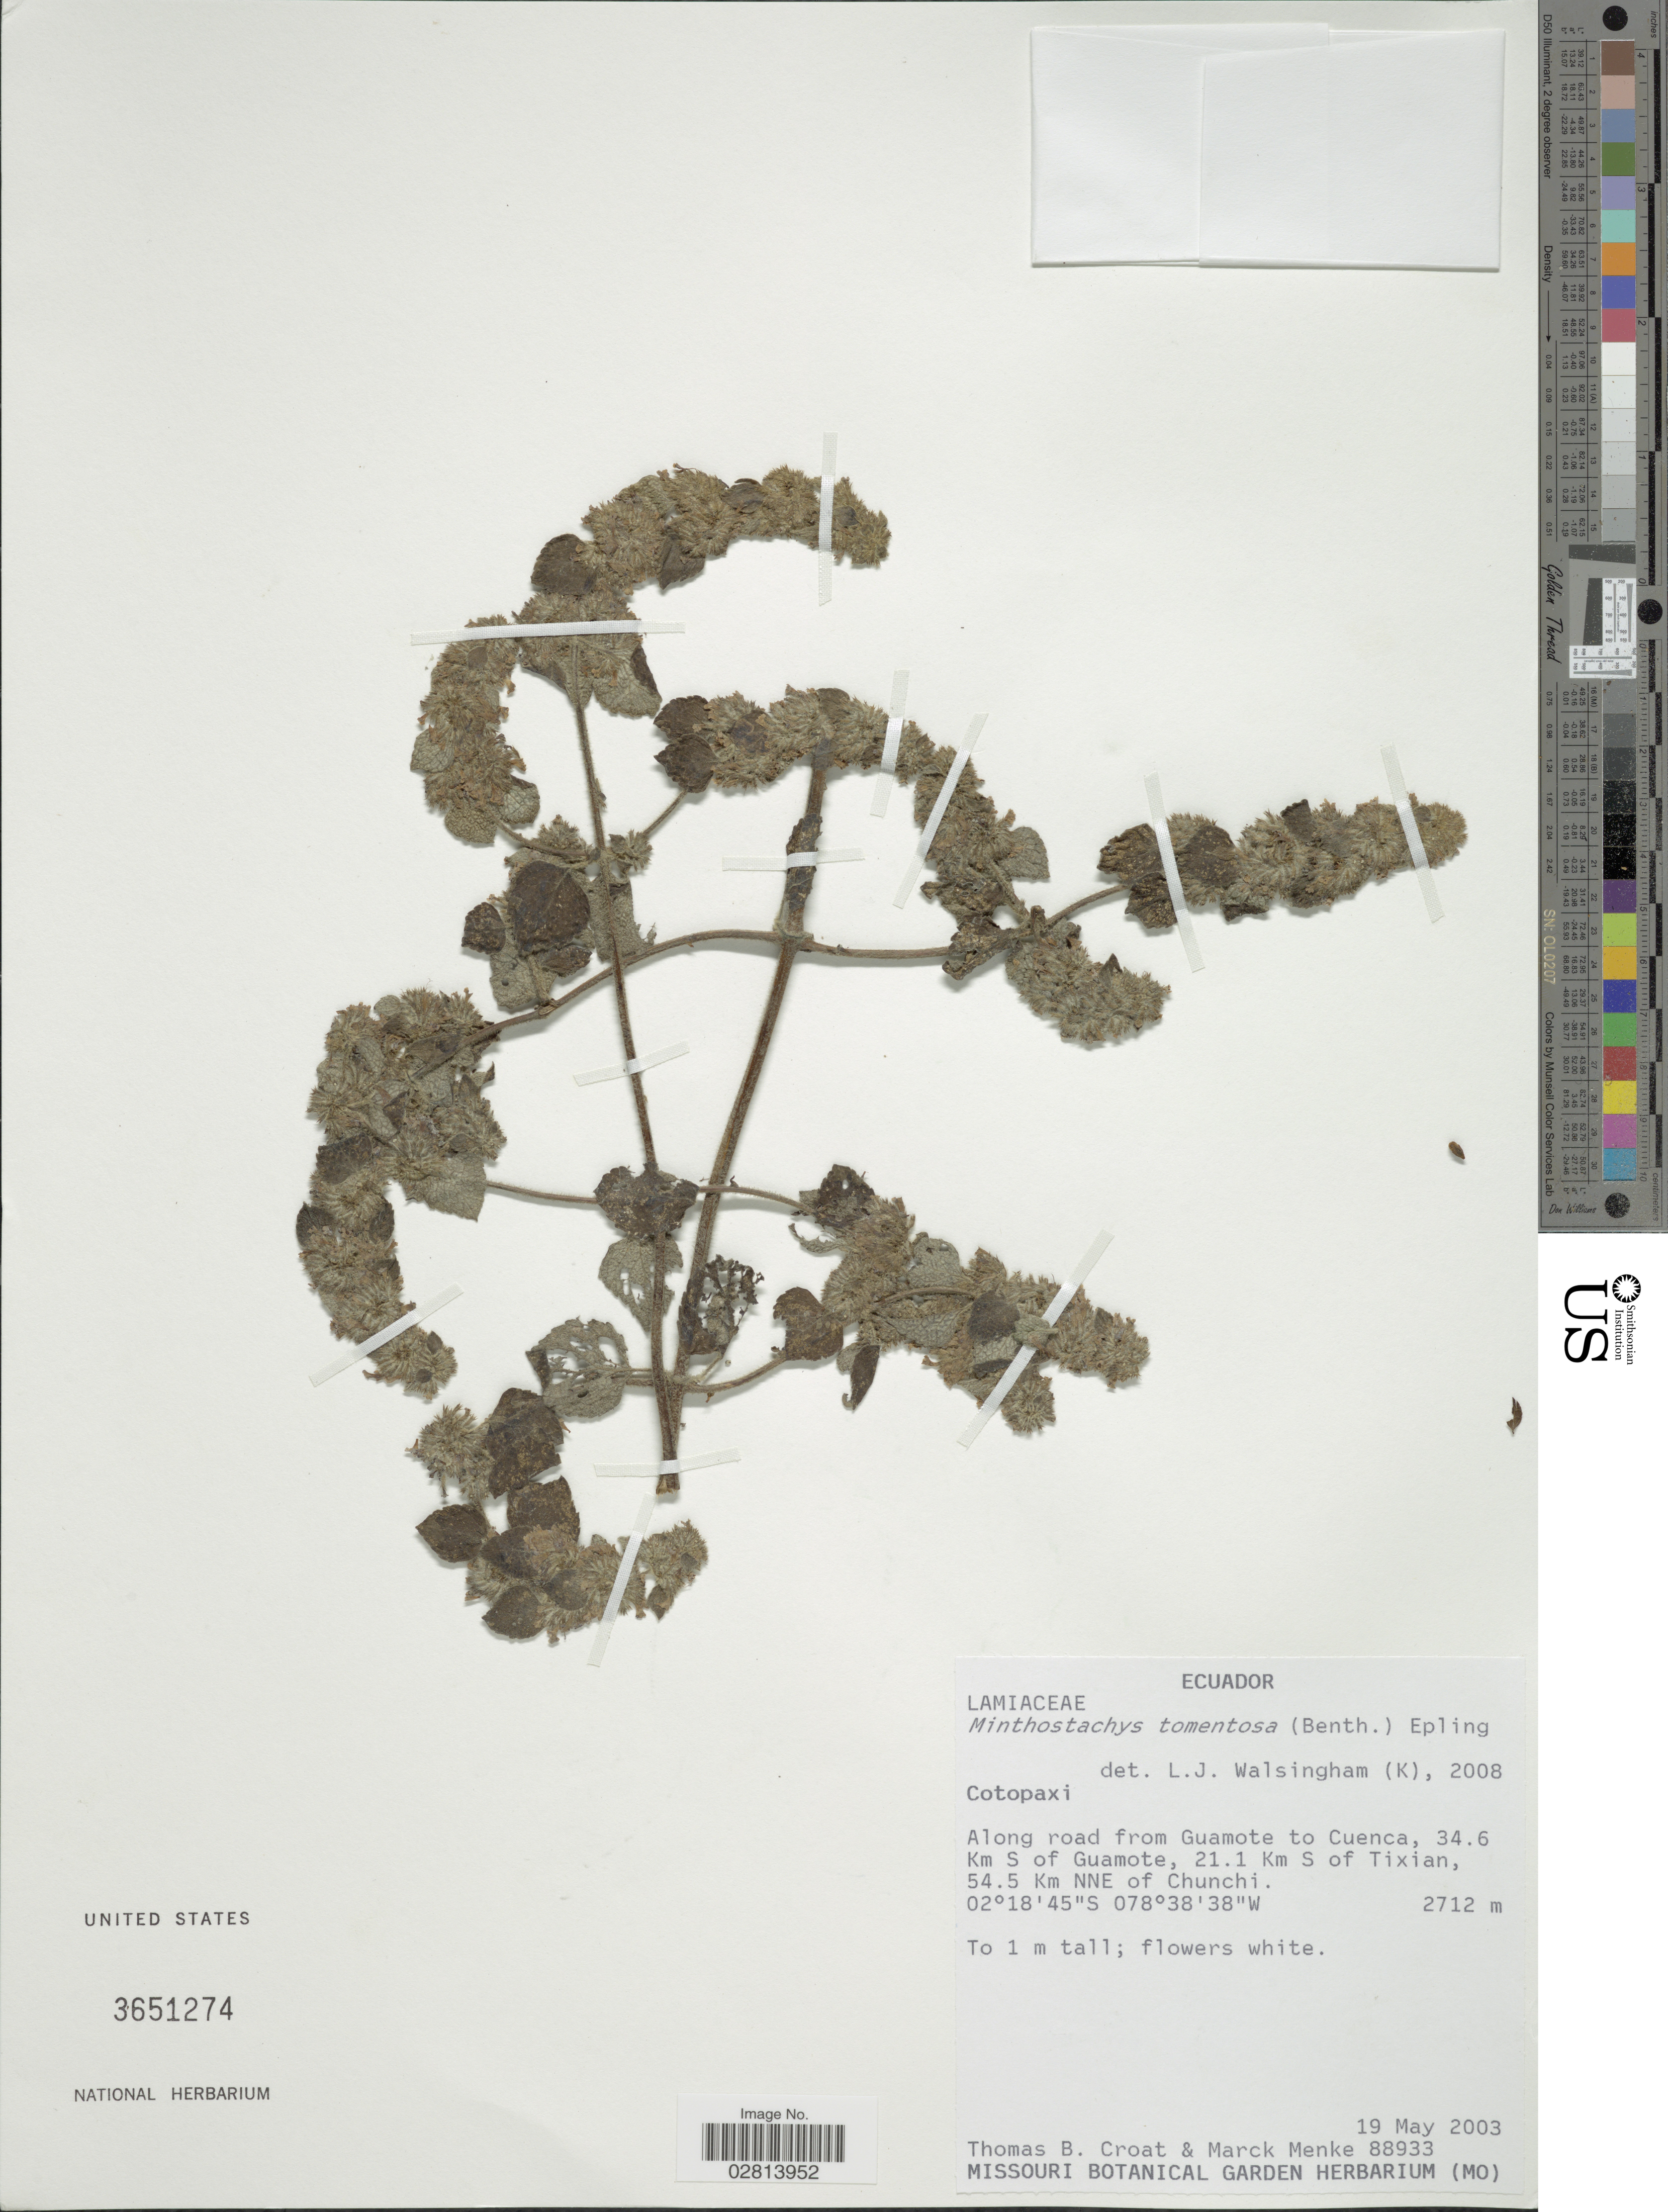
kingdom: Plantae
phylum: Tracheophyta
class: Magnoliopsida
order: Lamiales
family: Lamiaceae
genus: Minthostachys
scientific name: Minthostachys tomentosa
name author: (Benth.) Epling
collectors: T. B. Croat & M. Menke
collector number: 88933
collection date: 2003-05-19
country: Ecuador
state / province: Cotopaxi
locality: Cotopaxi, Along road from Guamote to Cuenca, 34.6 Km S of Guamote, 21.1 Km S of Tixian, 54.5 Km NNE of Chunchi.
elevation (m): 2712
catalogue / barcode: US 3651274